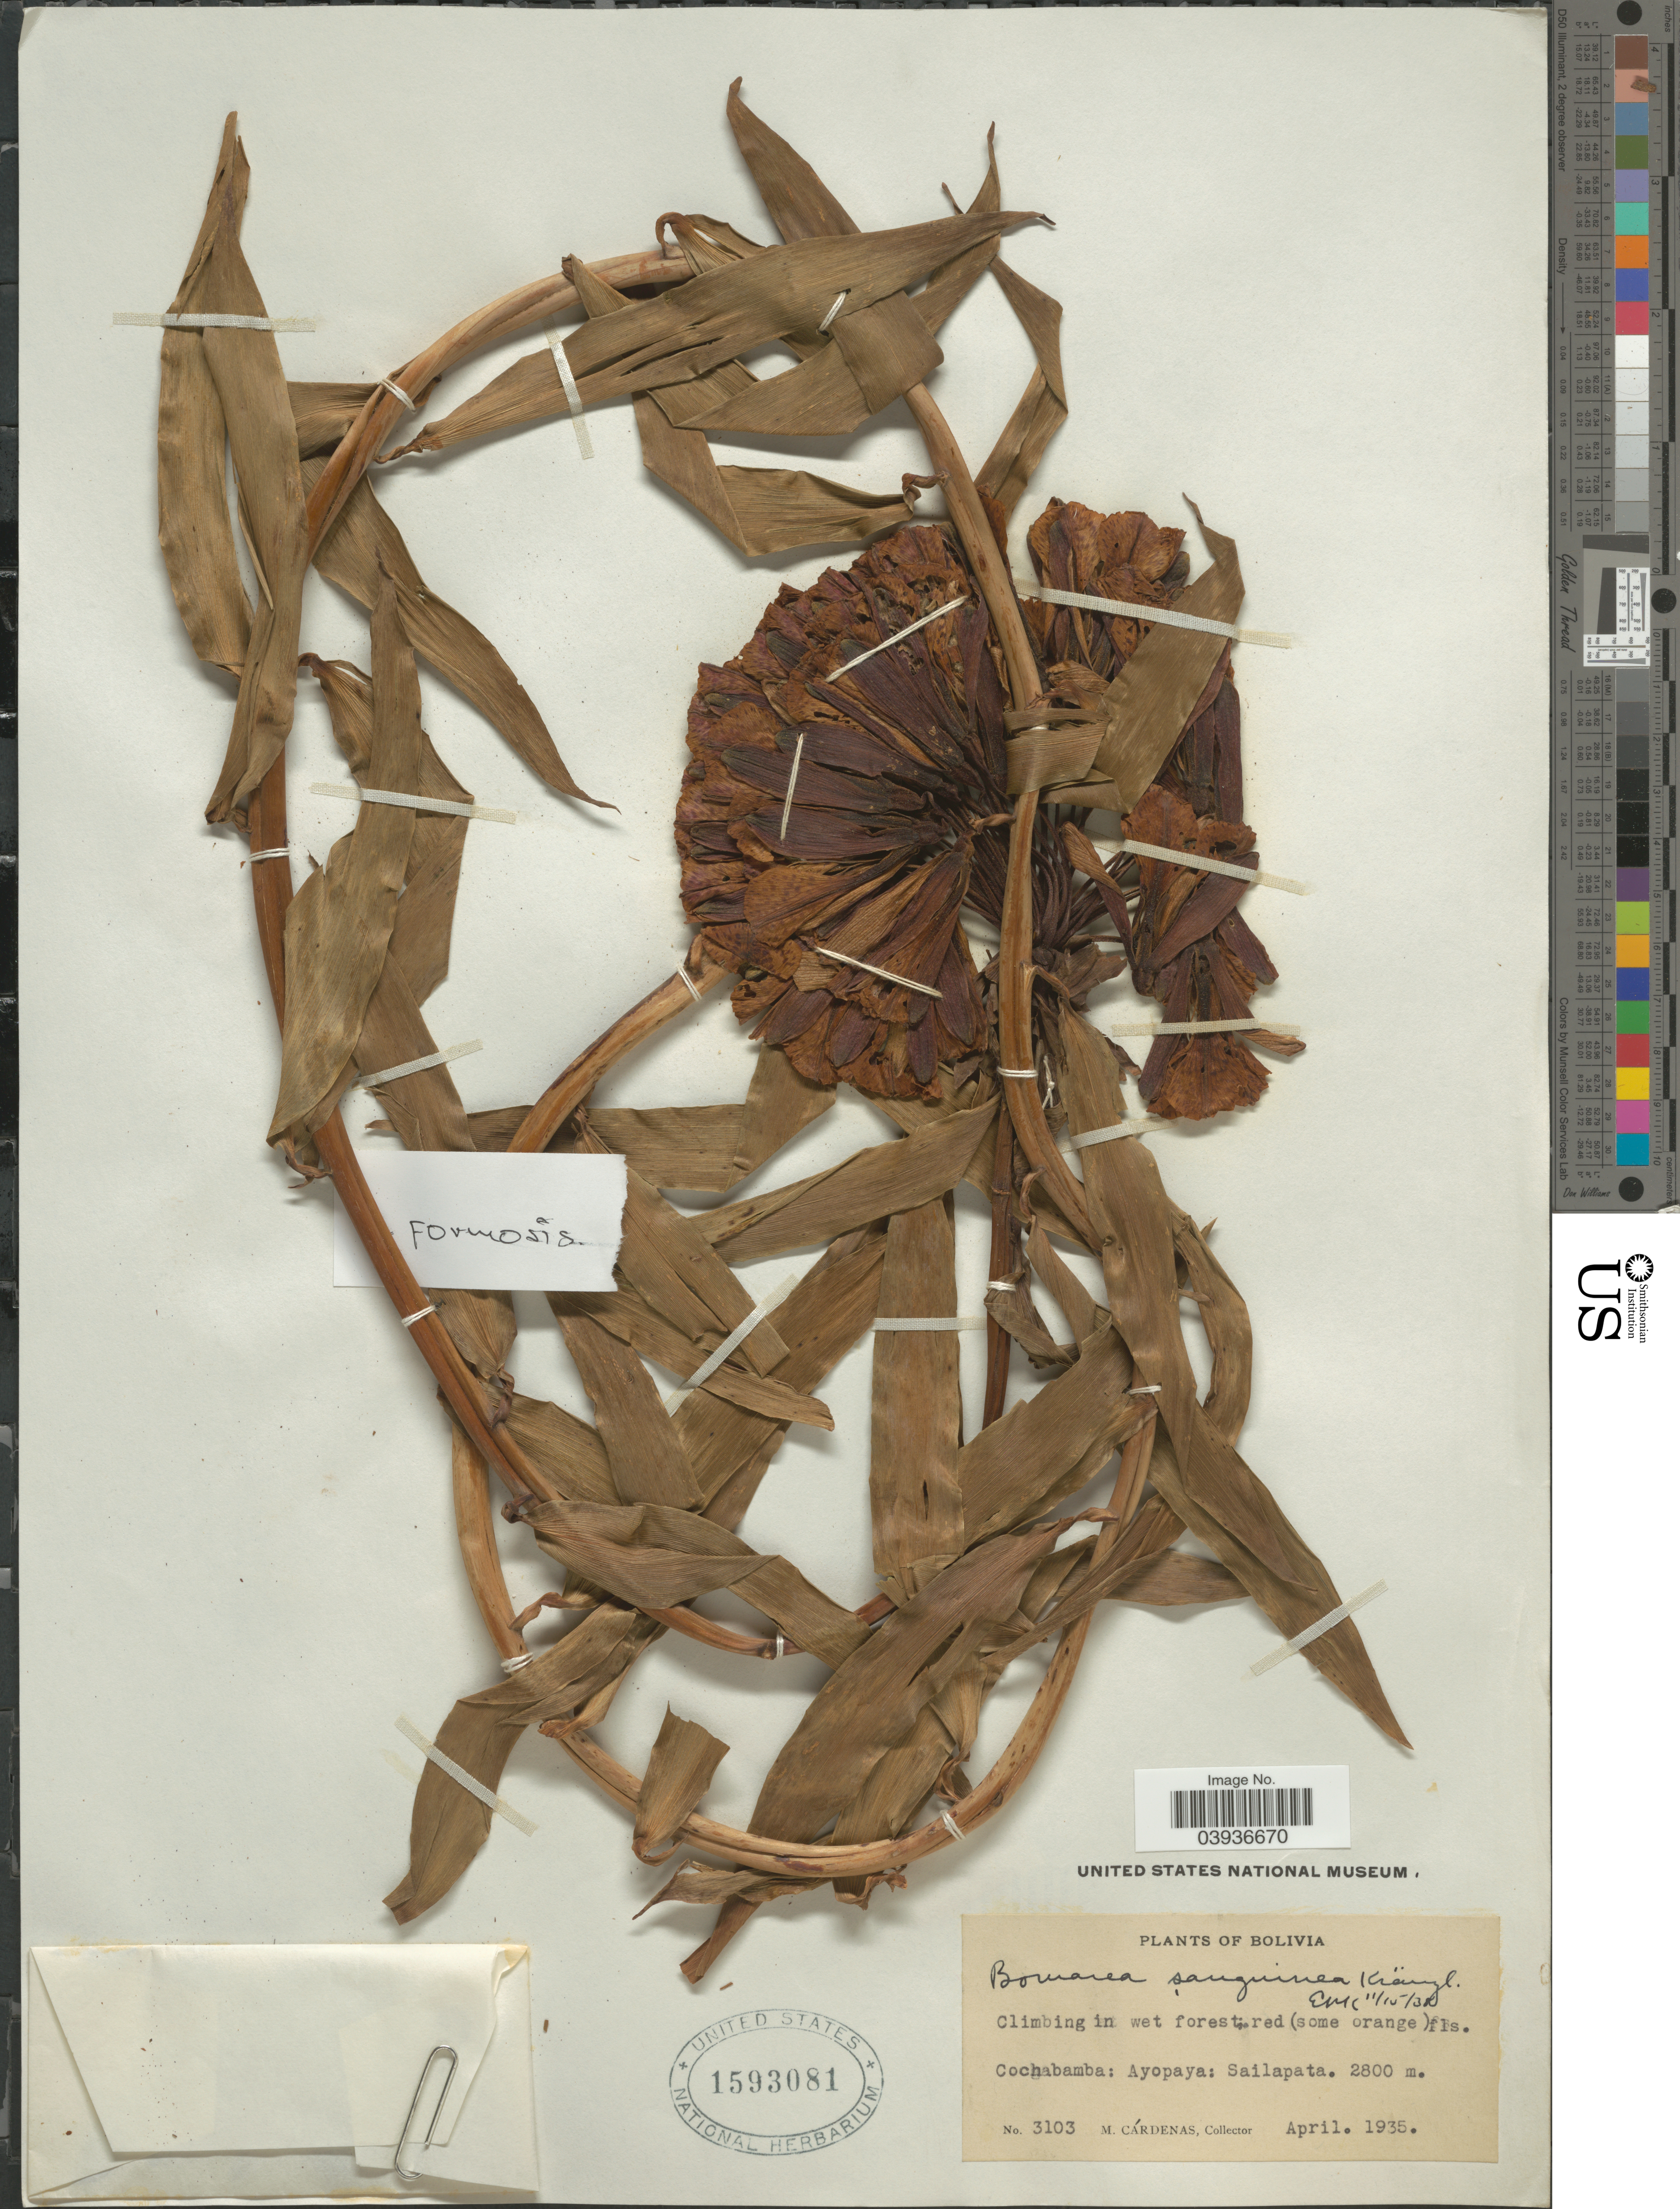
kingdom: Plantae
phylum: Tracheophyta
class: Liliopsida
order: Liliales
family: Alstroemeriaceae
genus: Bomarea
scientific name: Bomarea sp.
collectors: M. Cárdenas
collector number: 3103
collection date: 1935-04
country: Bolivia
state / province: Cochabamba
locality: Ayopaya: Sailapata.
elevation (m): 2800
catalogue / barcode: US 1593081